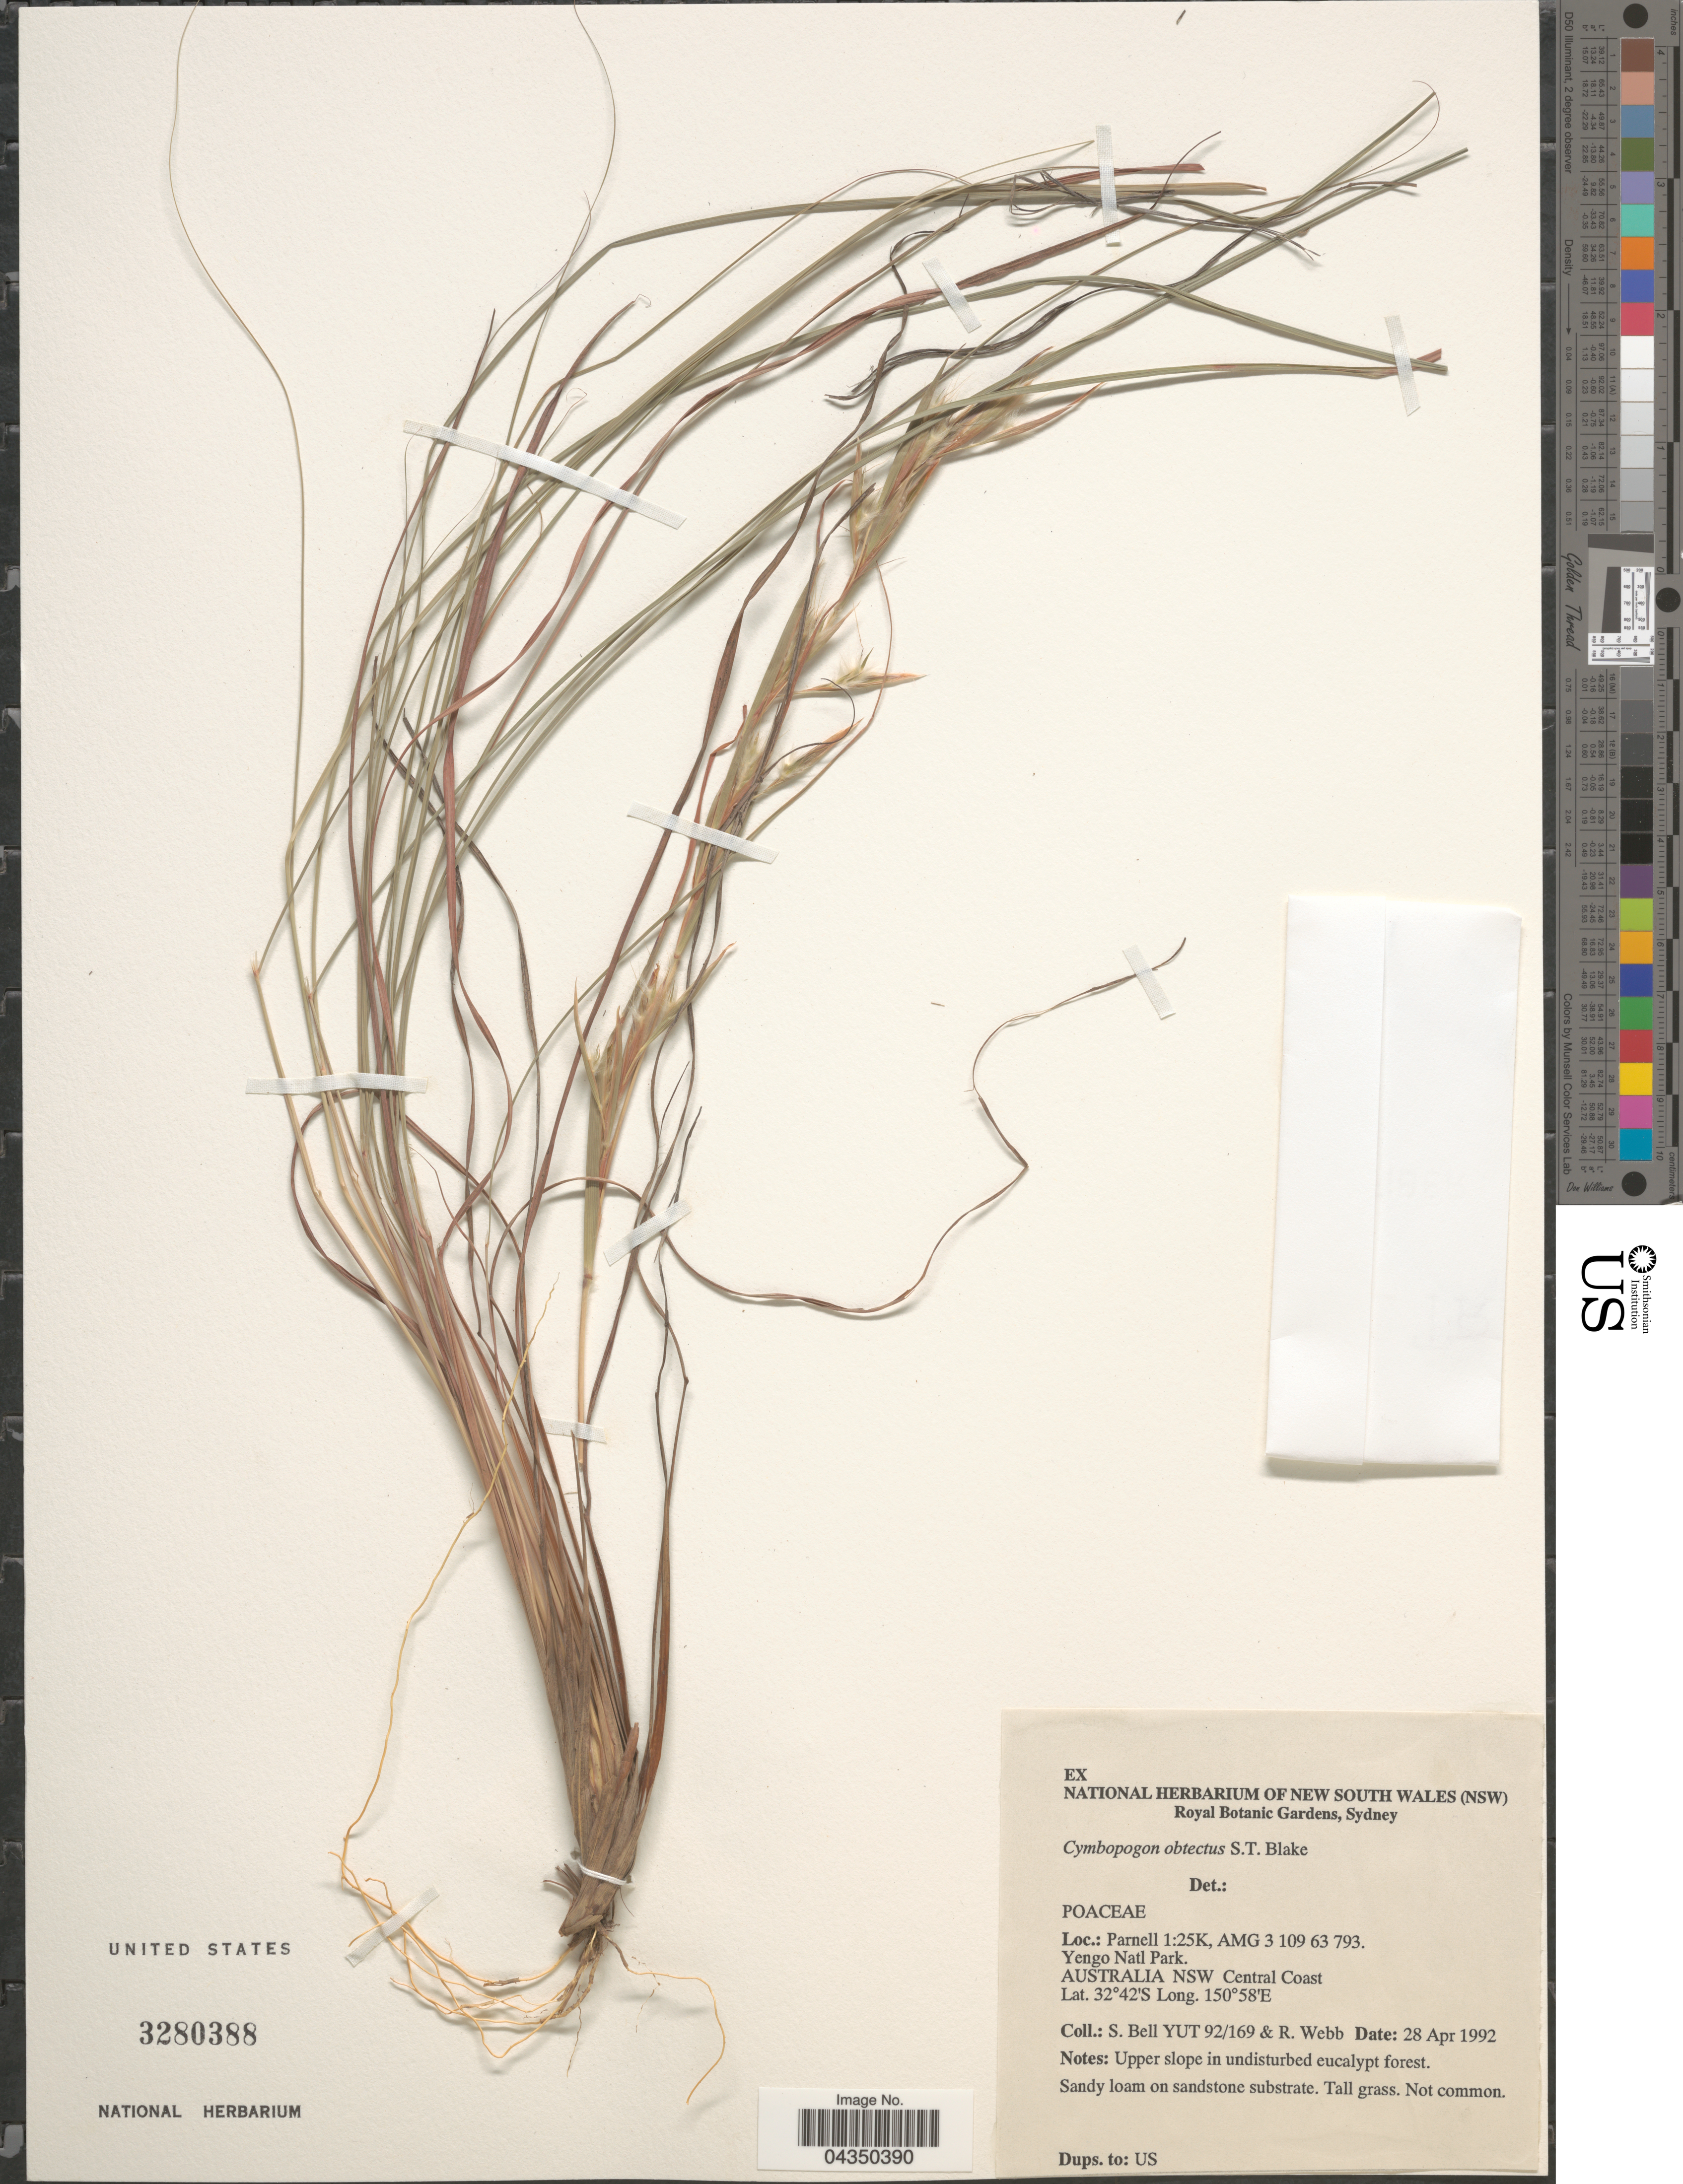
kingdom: Plantae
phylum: Tracheophyta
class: Liliopsida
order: Poales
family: Poaceae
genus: Cymbopogon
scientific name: Cymbopogon obtectus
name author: S.T. Blake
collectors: S. Bell & R. H. Webb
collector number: YUT92/169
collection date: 1992-04-28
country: Australia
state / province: New South Wales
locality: Parnell 1:25K, AMG 3 109 63 793. Yengo Natl Park. Central Coast.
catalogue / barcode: US 3280388